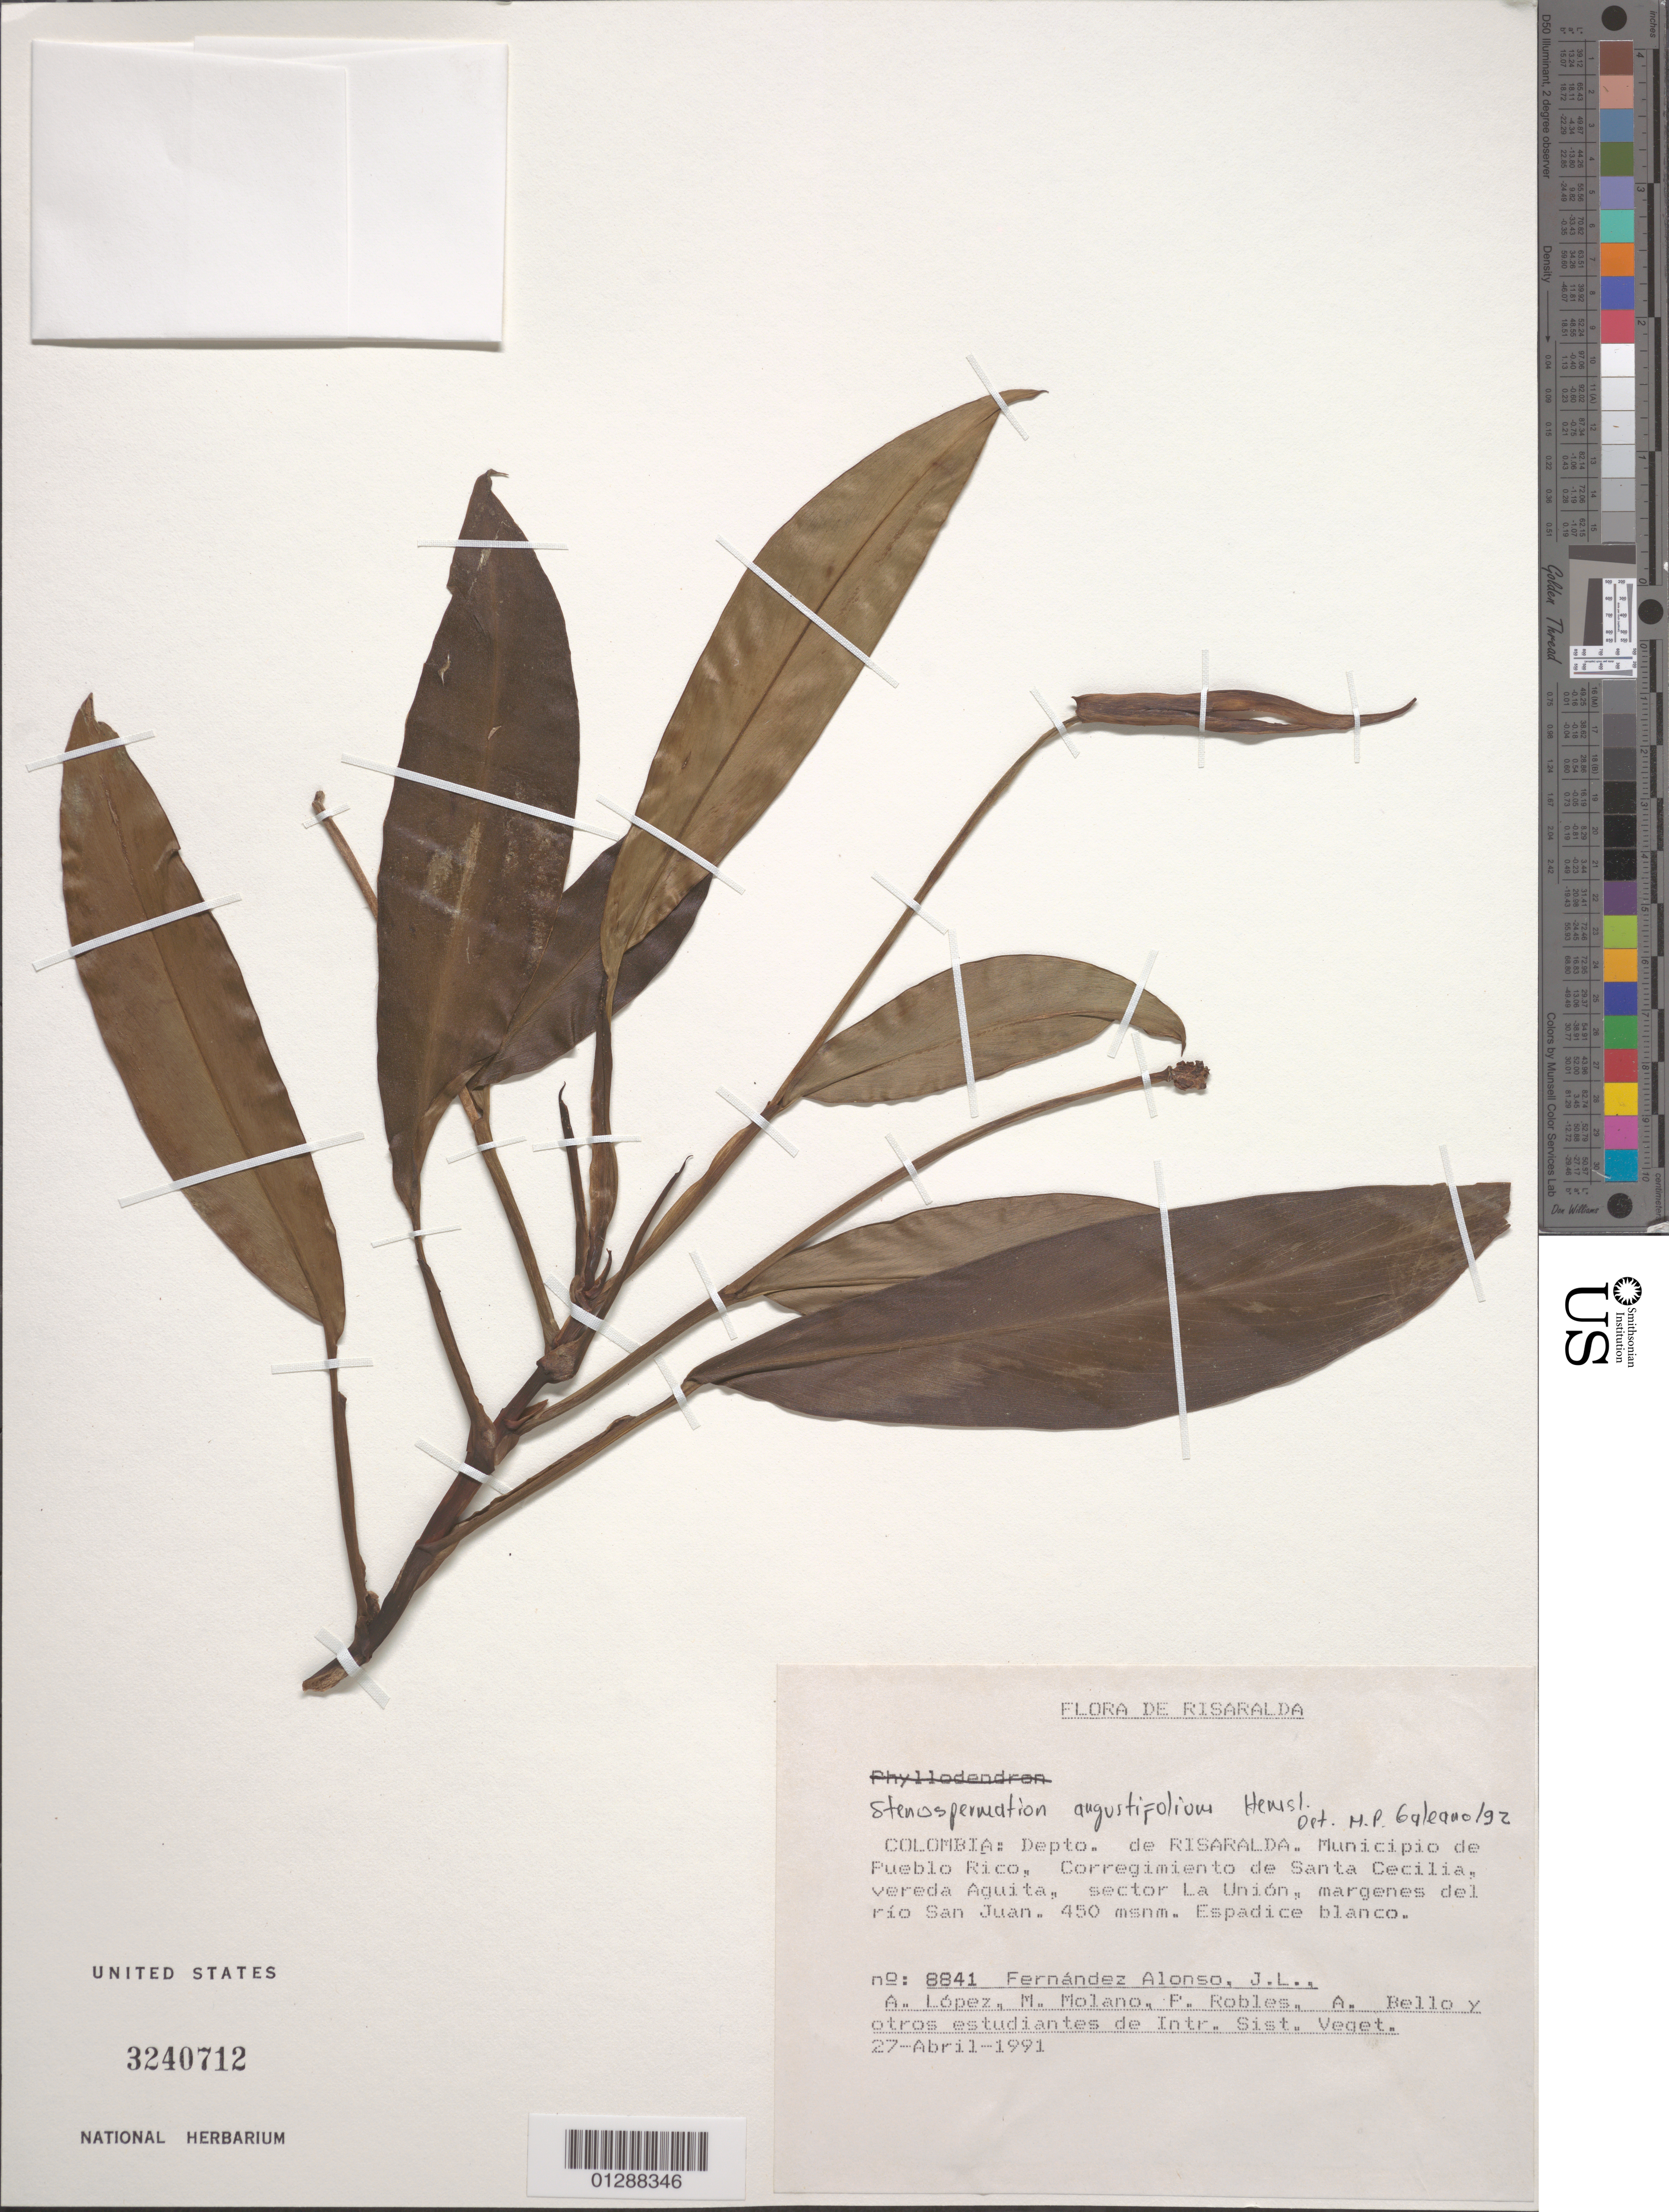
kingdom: Plantae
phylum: Tracheophyta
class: Liliopsida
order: Alismatales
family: Araceae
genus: Stenospermation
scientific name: Stenospermation angustifolium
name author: Hemsl.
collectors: J. L. Fernández-Alonso, A. López, M. Molano, P. Robles & et al.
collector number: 8841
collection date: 1991-04-27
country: Colombia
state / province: Risaralda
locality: Depto. de Risaralda. Municipio de Pueblo Rico, Corregimiento de Santa Cecilia, vereda Aguita, sector La Unión, margenes del río San Juan.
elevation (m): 450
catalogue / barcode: US 3240712